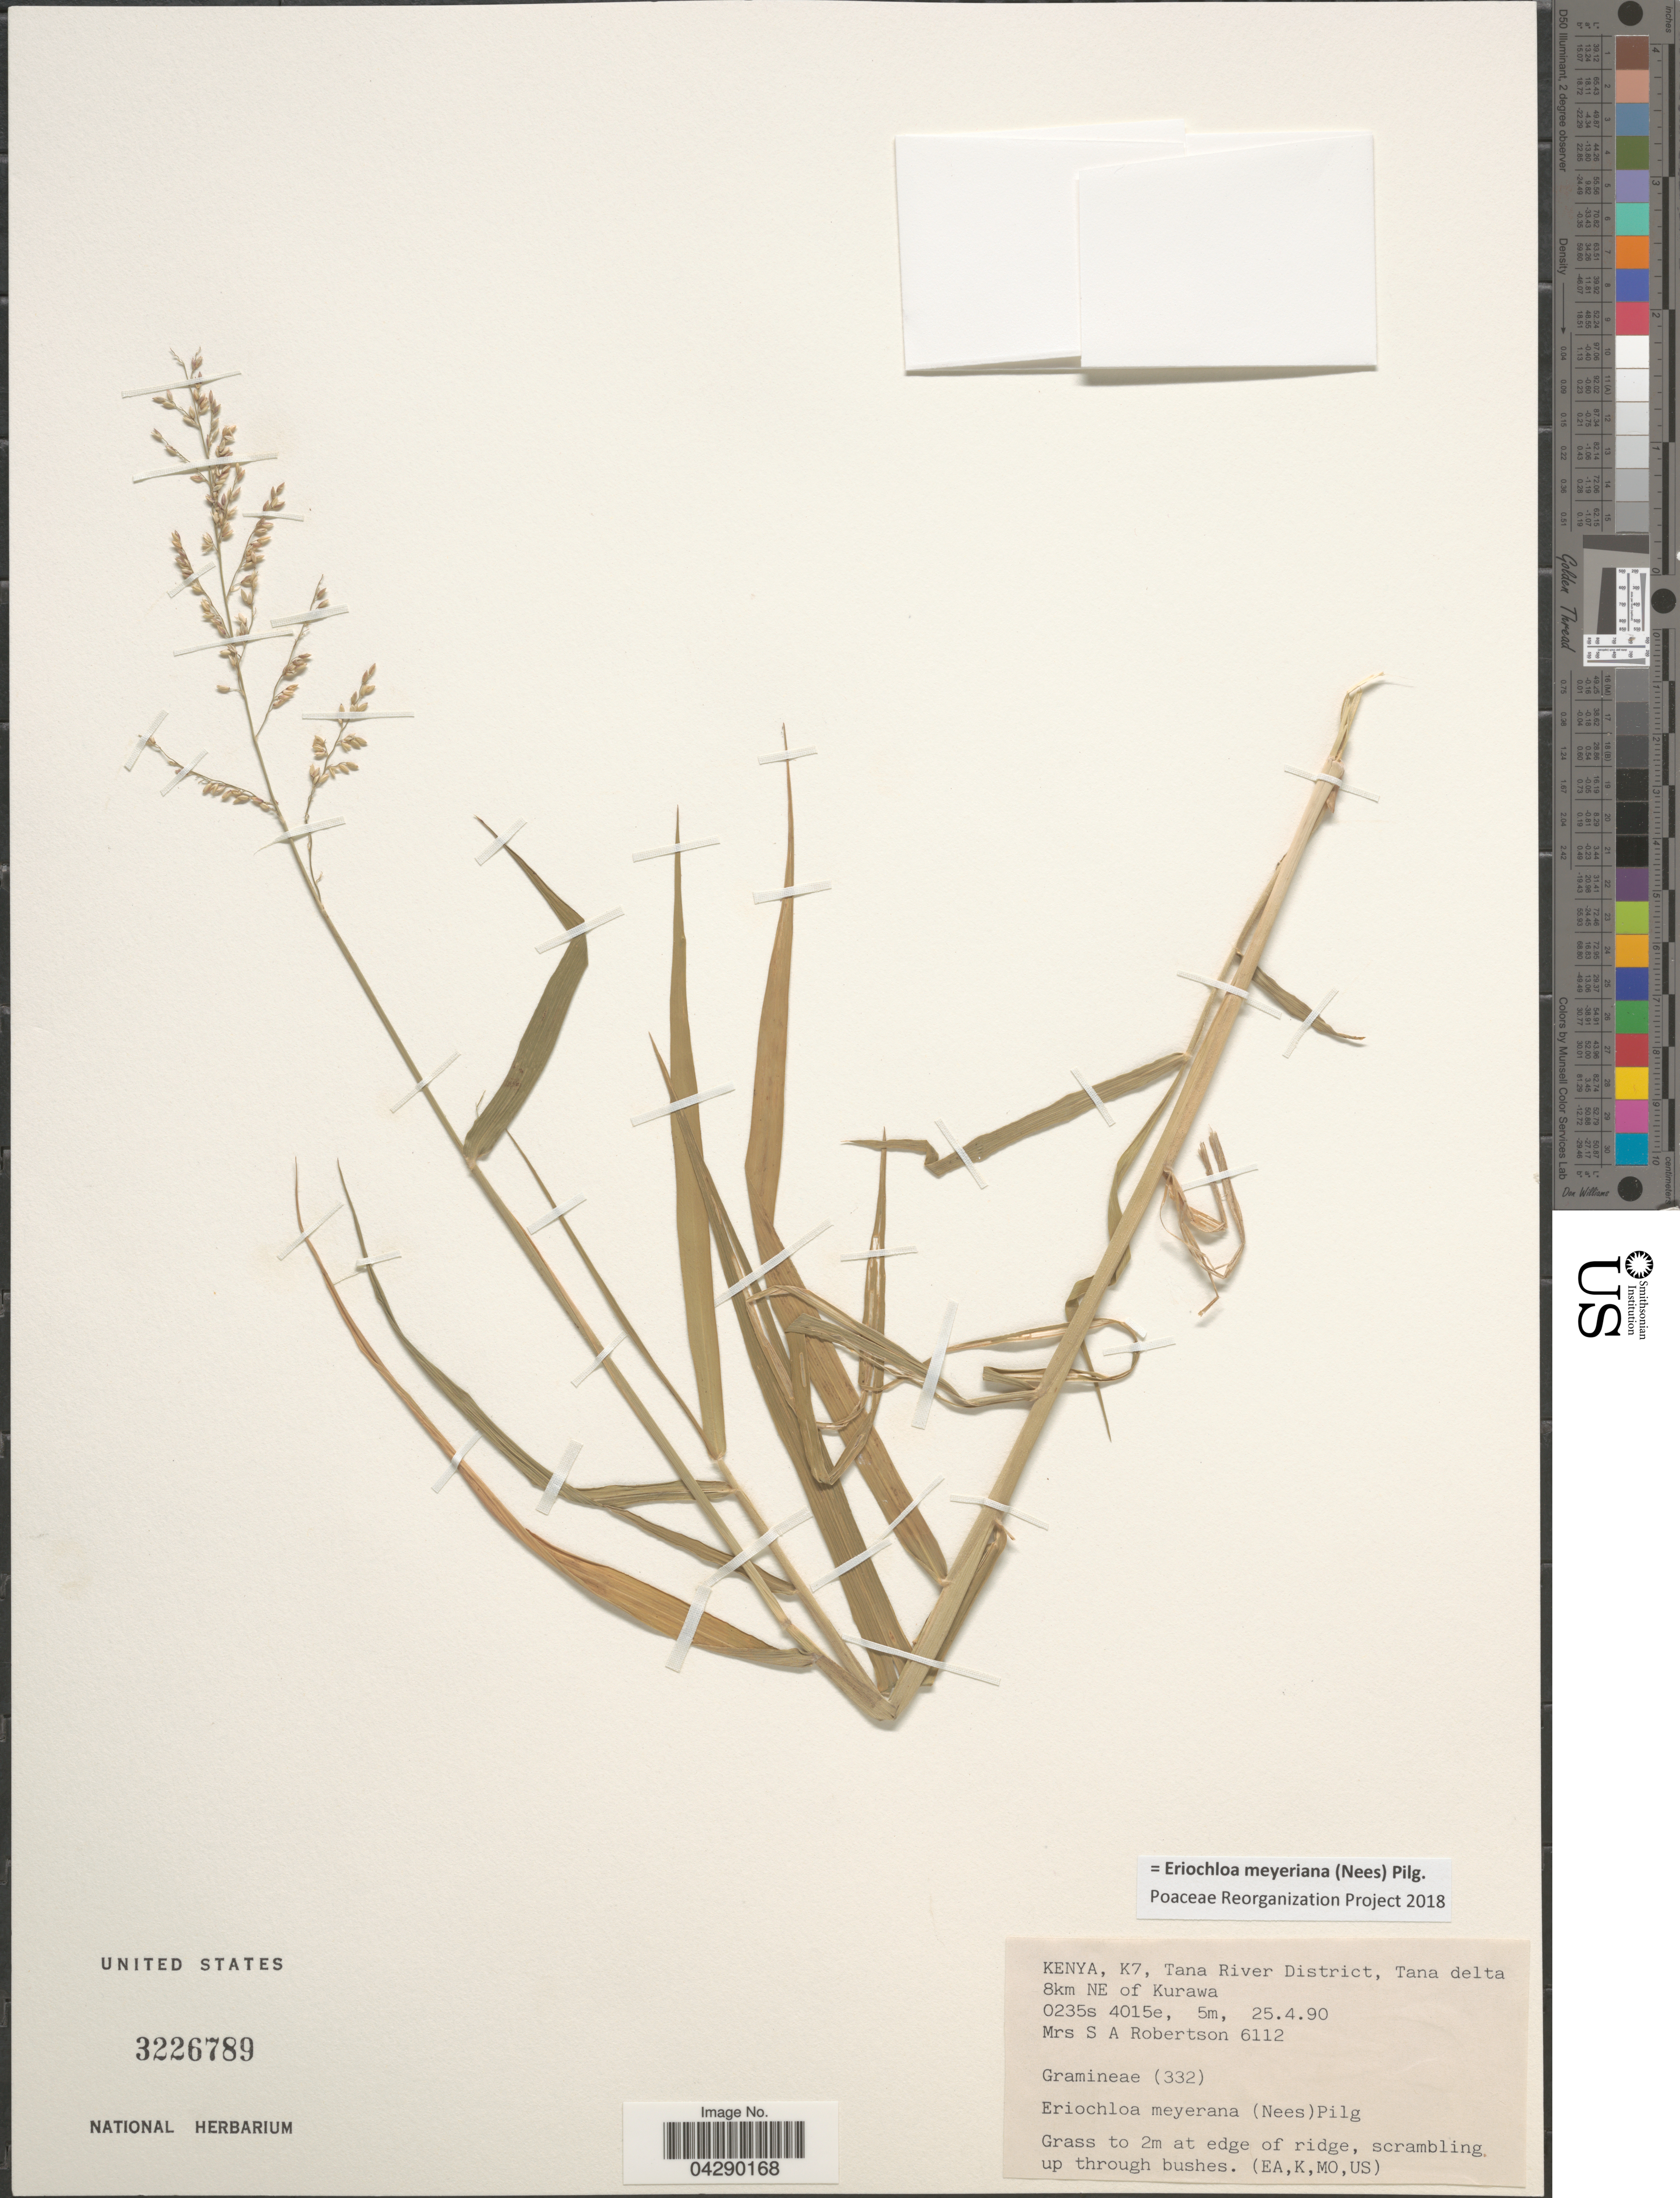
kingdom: Plantae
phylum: Tracheophyta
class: Liliopsida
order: Poales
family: Poaceae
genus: Eriochloa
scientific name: Eriochloa meyeriana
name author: (Nees) Pilg.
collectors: S. Robertson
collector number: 6112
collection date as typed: Transcribed d/m/y: 25/4/90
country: Kenya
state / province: Tana River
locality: K7, Tana River District, Tana delta 8km NE of Kurawa.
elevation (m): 5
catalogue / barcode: US 3226789